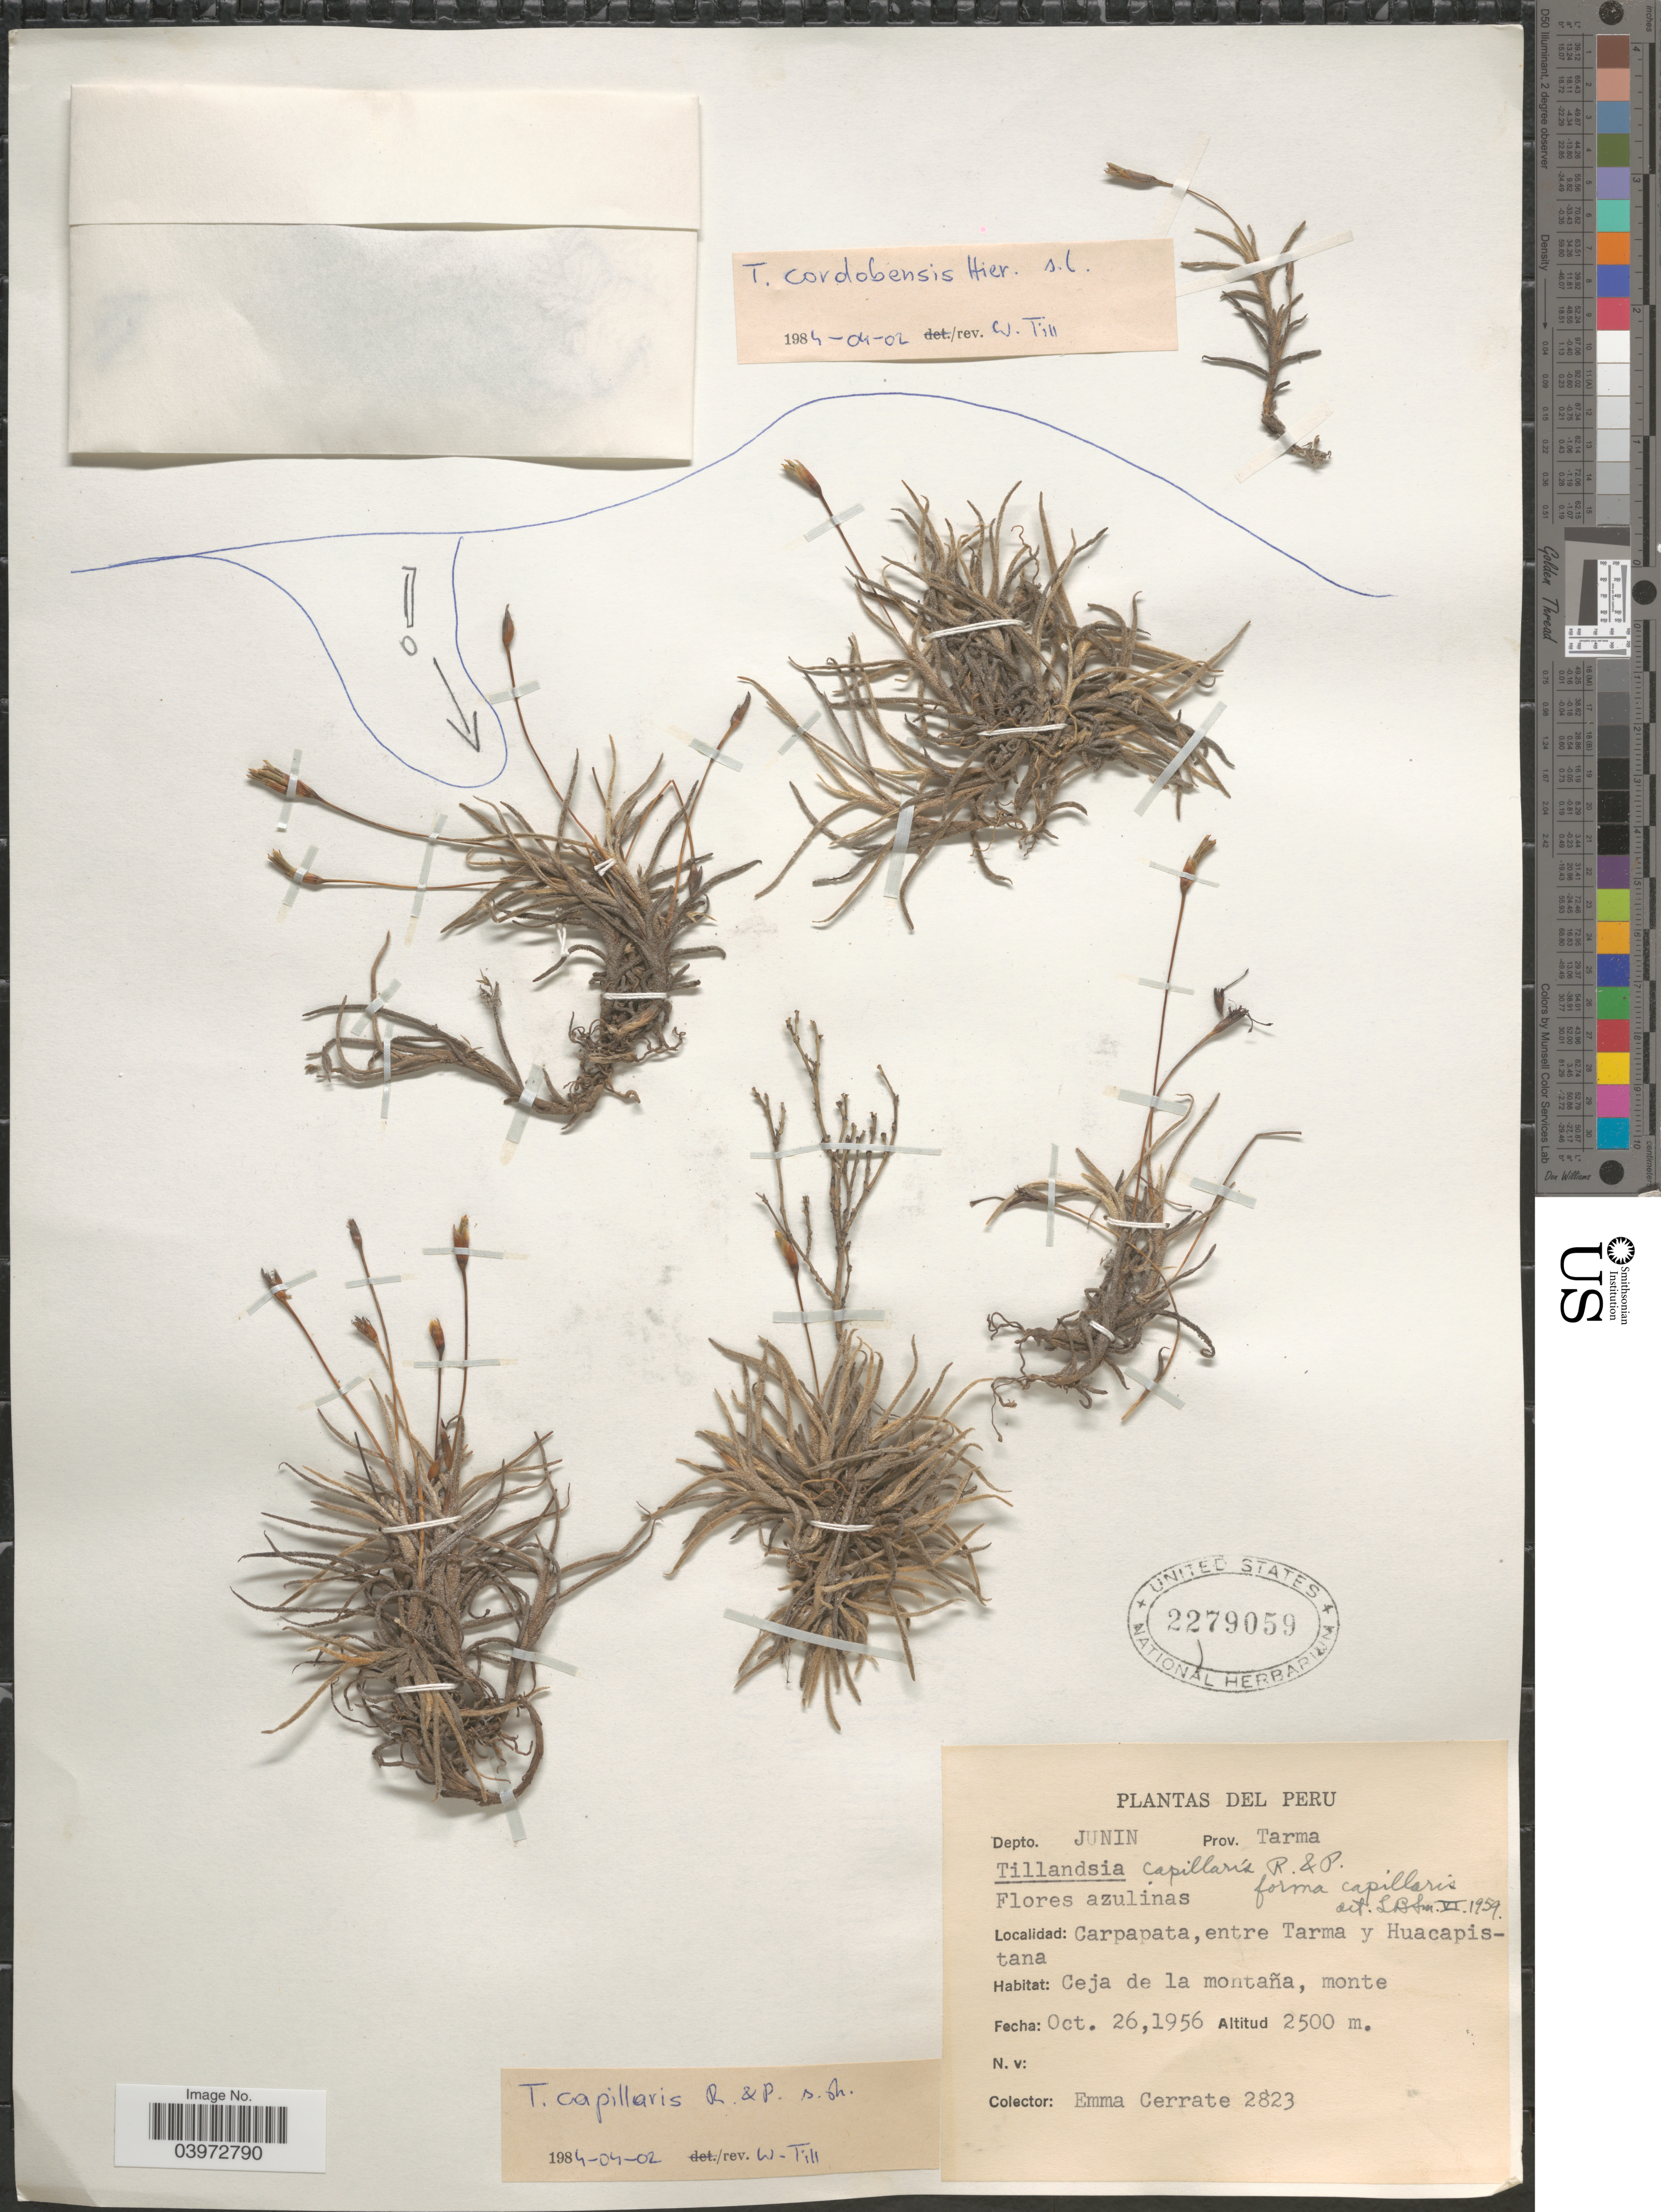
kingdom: Plantae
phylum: Tracheophyta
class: Liliopsida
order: Poales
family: Bromeliaceae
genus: Tillandsia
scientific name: Tillandsia capillaris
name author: Ruiz & Pav.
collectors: E. Cerrate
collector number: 2823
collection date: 1956-10-26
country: Peru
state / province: Junín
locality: Depto. Junin. Prov. Tarma. Carpapata, entre Tarma y Huacapistana. Ceja de la montaña, monte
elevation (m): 2500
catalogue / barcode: US 2279059